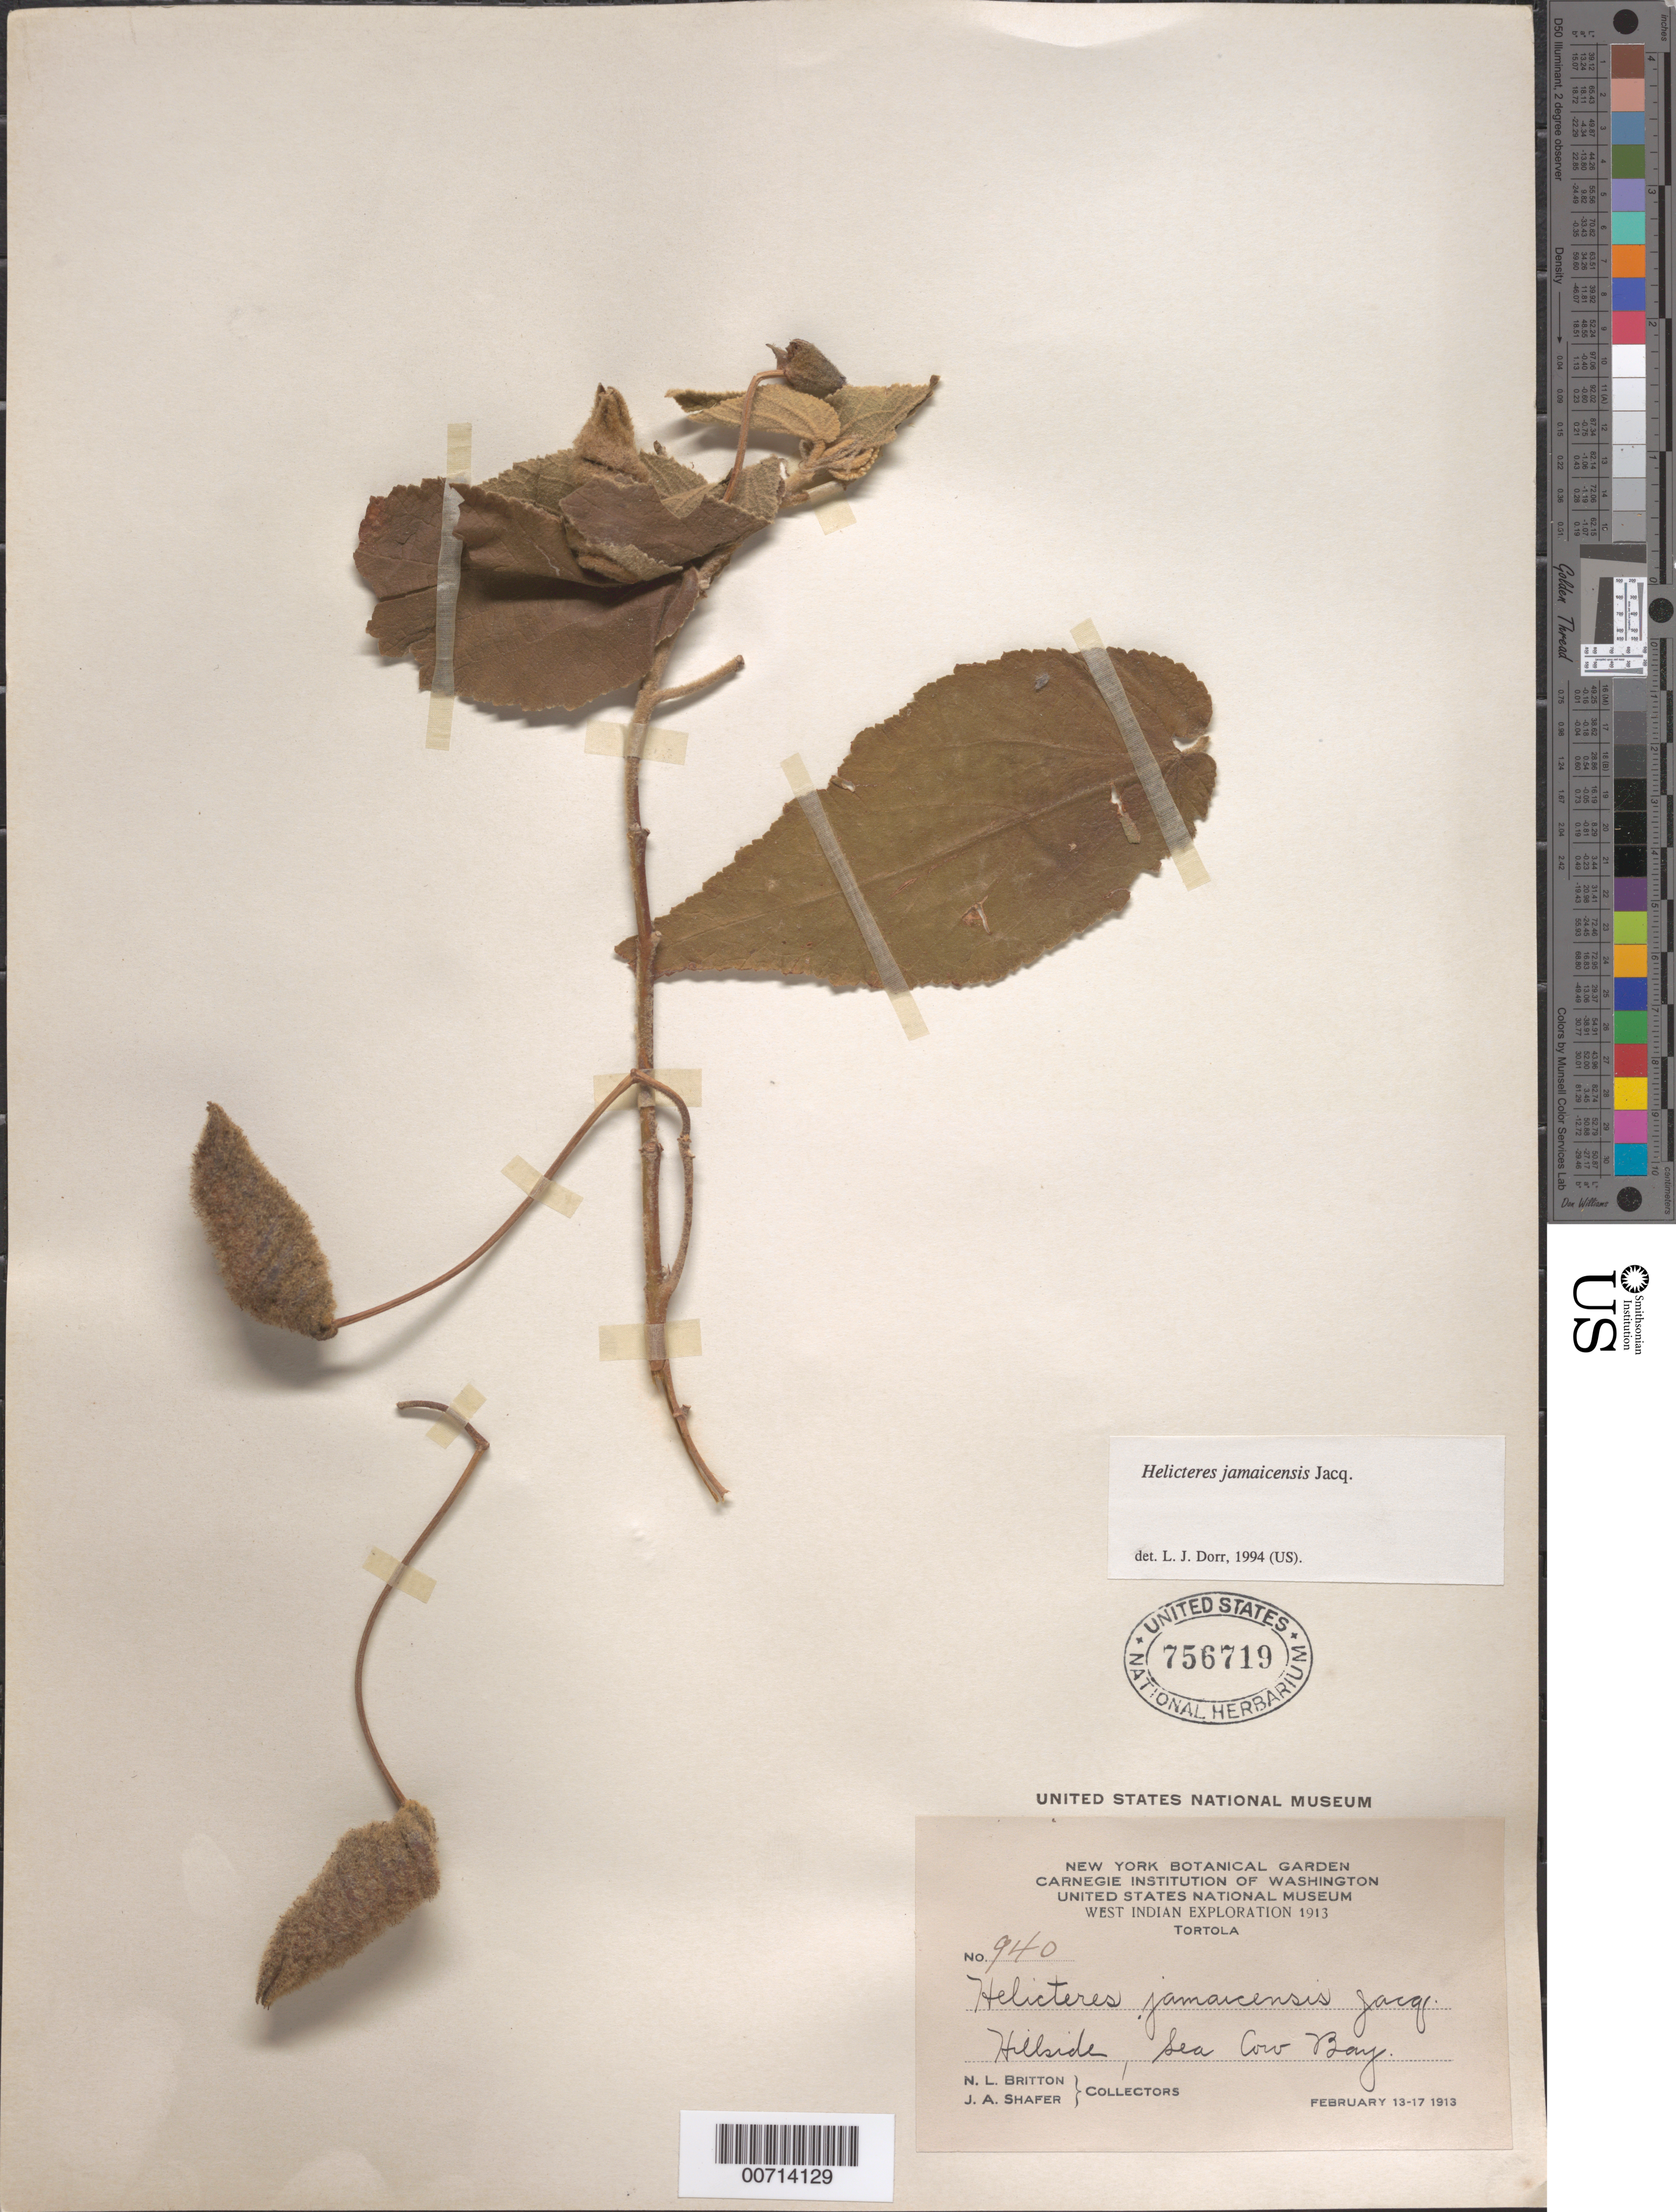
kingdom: Plantae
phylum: Tracheophyta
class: Magnoliopsida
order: Malvales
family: Malvaceae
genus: Helicteres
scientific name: Helicteres jamaicensis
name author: Jacq.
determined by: Dorr, L. J., (BOT), Smithsonian Institution - National Museum of Natural History (UNITED STATES)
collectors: N. Britton & J. A. Shafer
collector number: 940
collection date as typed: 13 Feb 1913 to 17 Feb 1913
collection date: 1913-02-13/1913-02-17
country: British Virgin Islands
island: Tortola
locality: Sea Cow Bay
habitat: Hillside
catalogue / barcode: US 756719